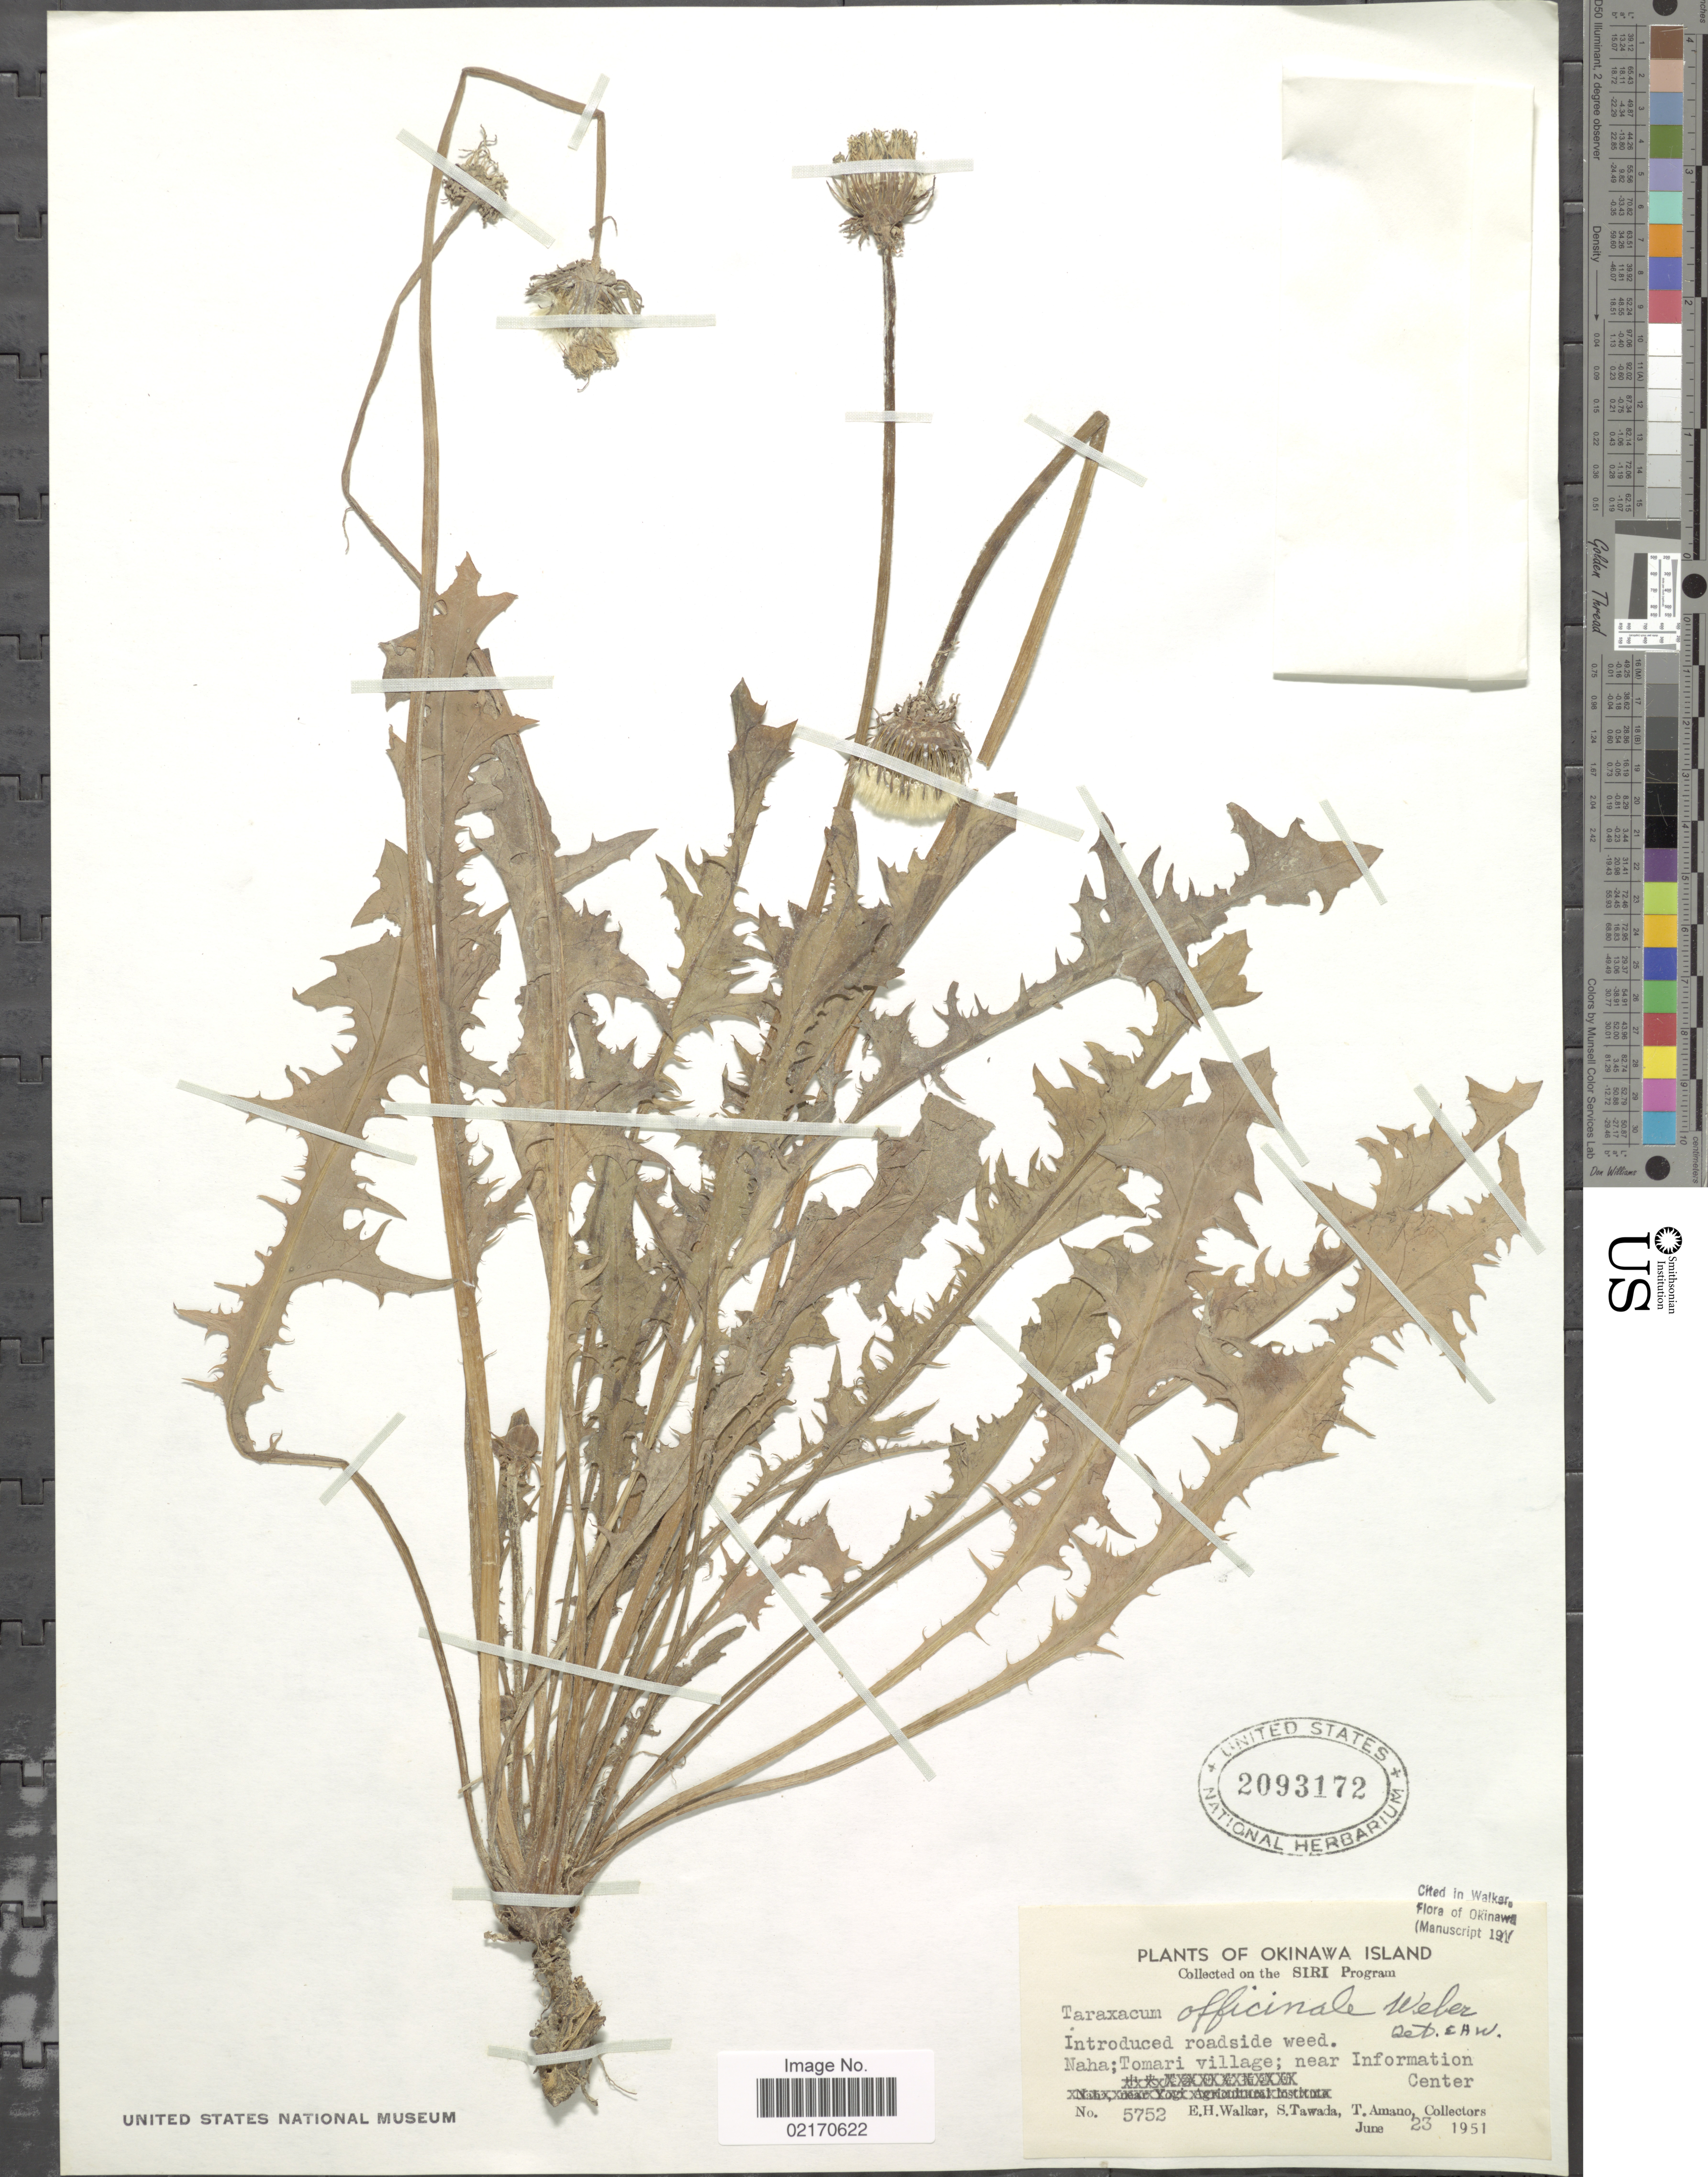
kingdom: Plantae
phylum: Tracheophyta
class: Magnoliopsida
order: Asterales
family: Asteraceae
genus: Taraxacum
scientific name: Taraxacum officinale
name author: G.H. Weber ex F.H. Wigg.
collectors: E. H. Walker, S. Tawada & T. Amano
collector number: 5752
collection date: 1951-06-23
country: Japan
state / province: Okinawa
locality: Okinawa Island, Naha; Tomari village; near Information Center.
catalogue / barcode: US 2093172